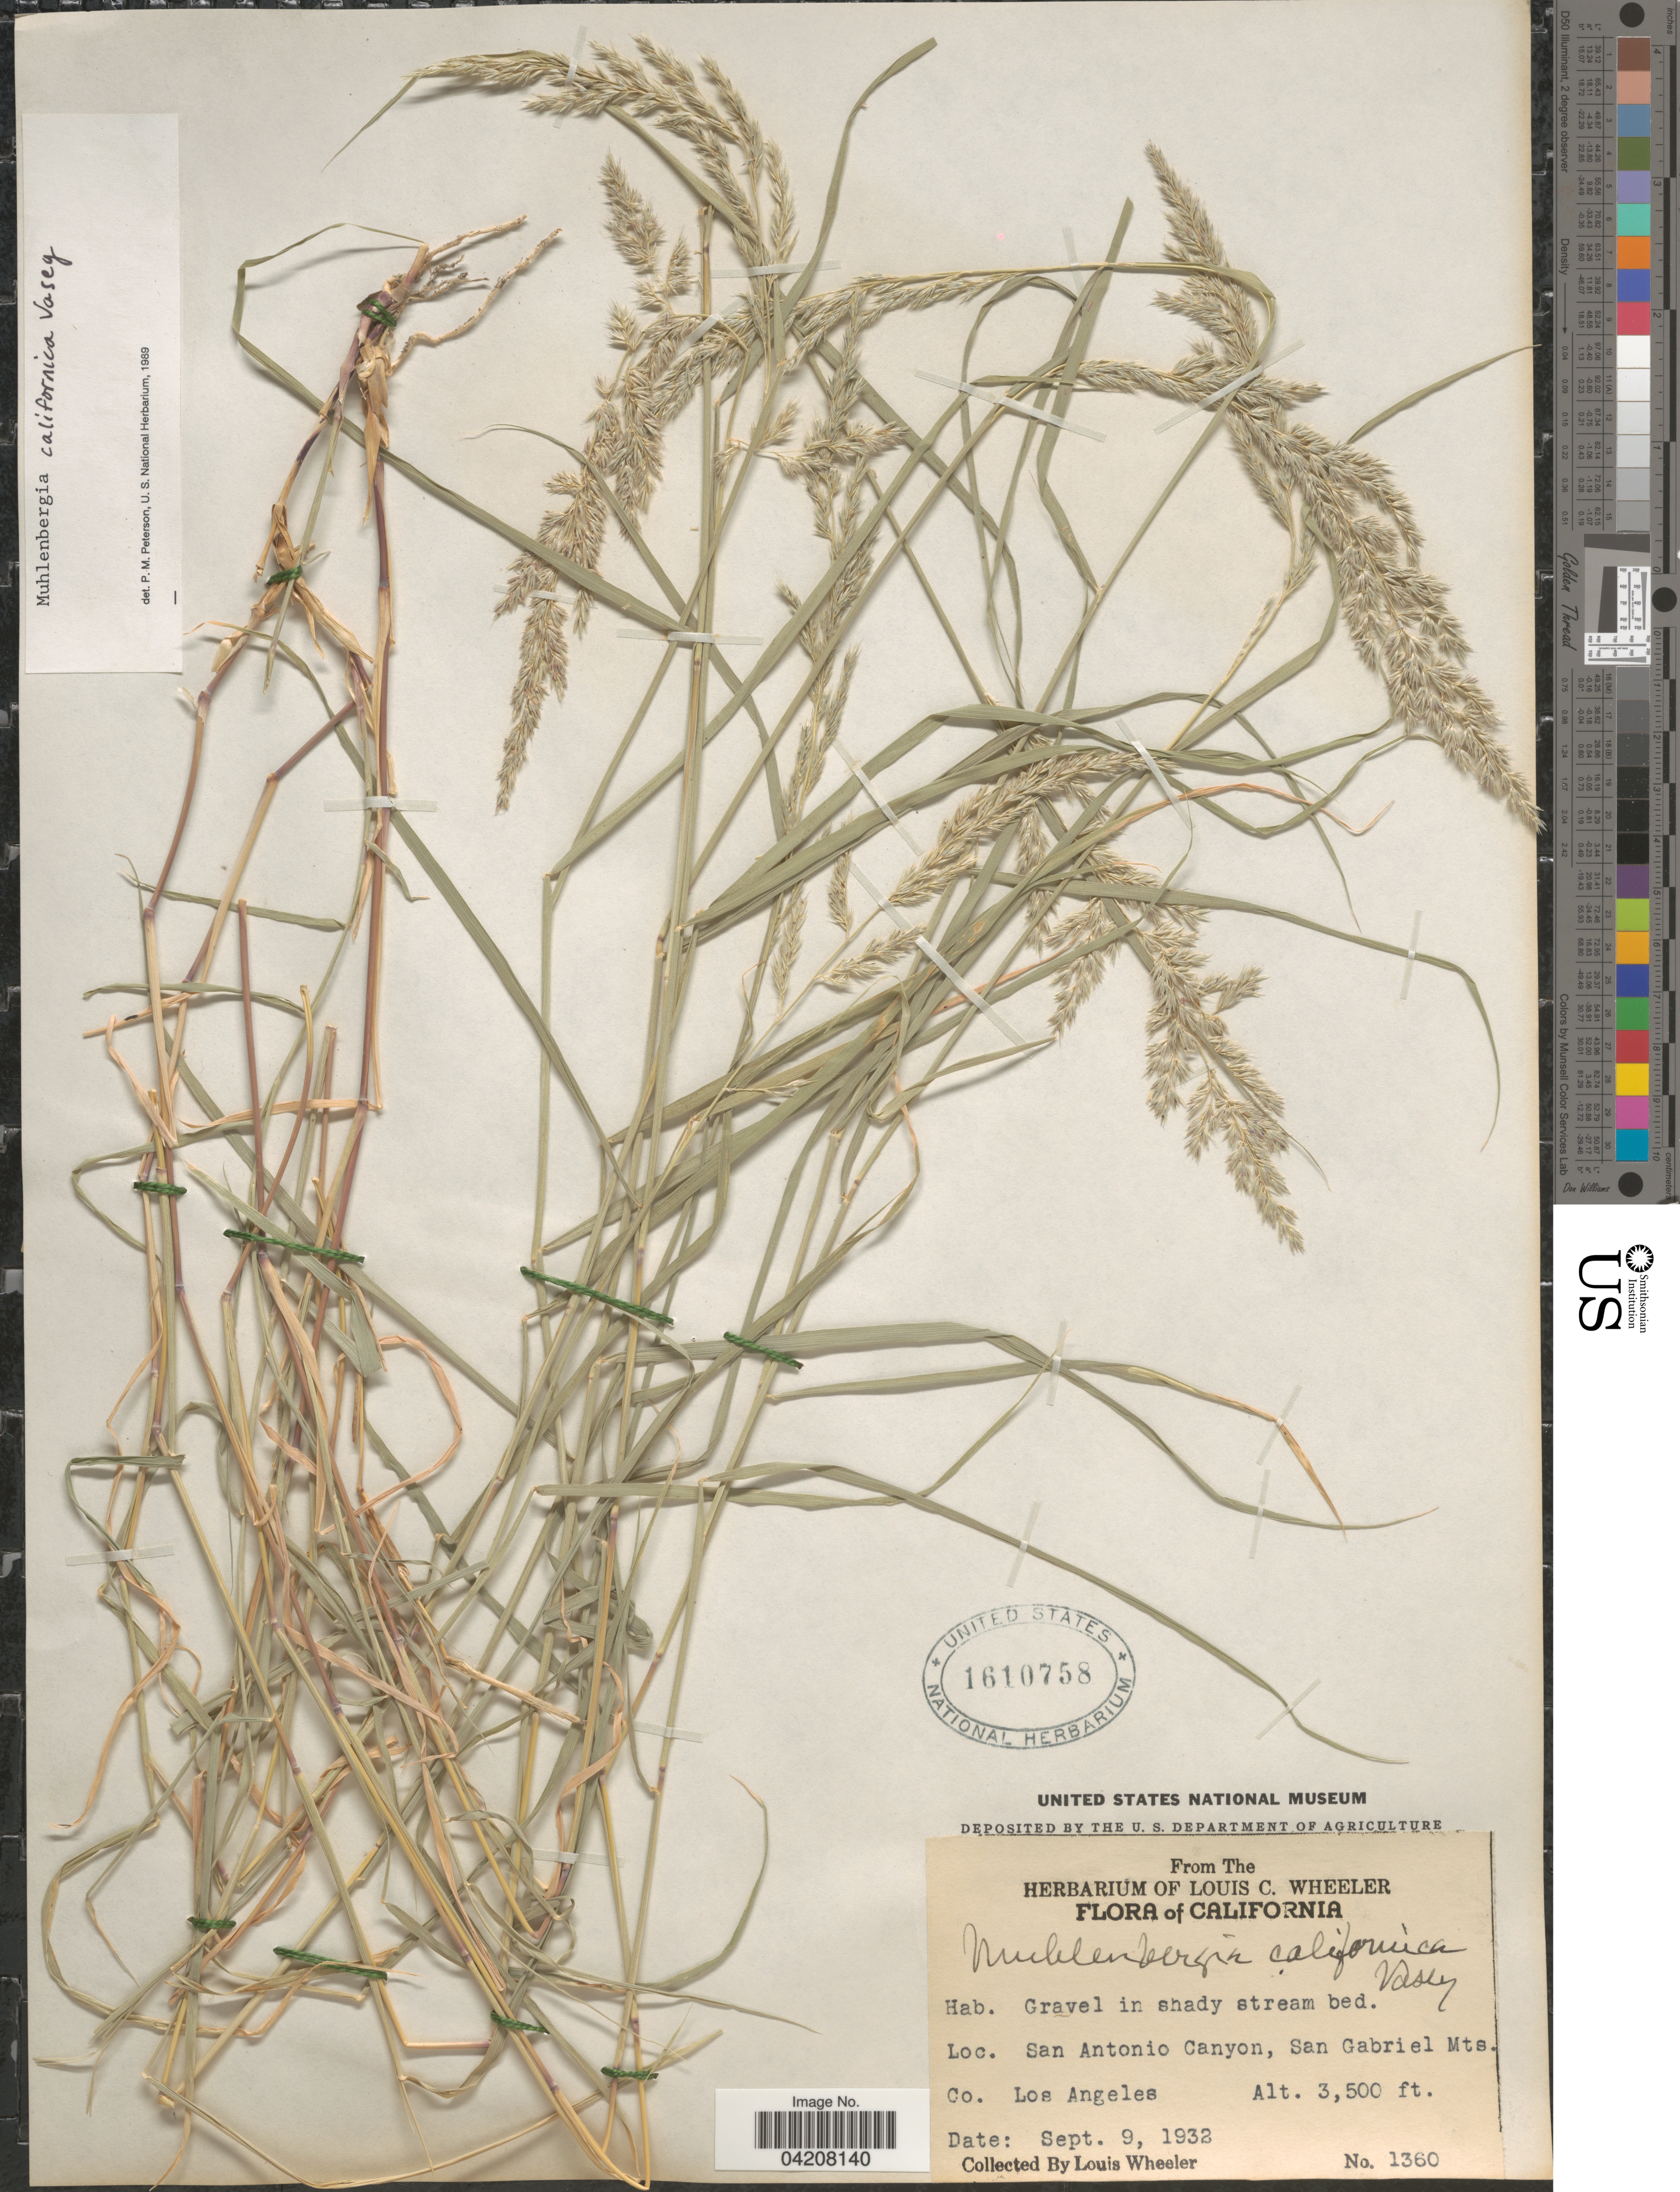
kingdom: Plantae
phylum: Tracheophyta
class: Liliopsida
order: Poales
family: Poaceae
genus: Muhlenbergia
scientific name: Muhlenbergia californica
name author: Vasey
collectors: L. C. Wheeler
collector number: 1360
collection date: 1932-09-09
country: United States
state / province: California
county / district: Los Angeles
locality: San Antonio Canyon, San Gabriel Mts. Co. Los Angeles.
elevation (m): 1067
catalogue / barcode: US 1610758